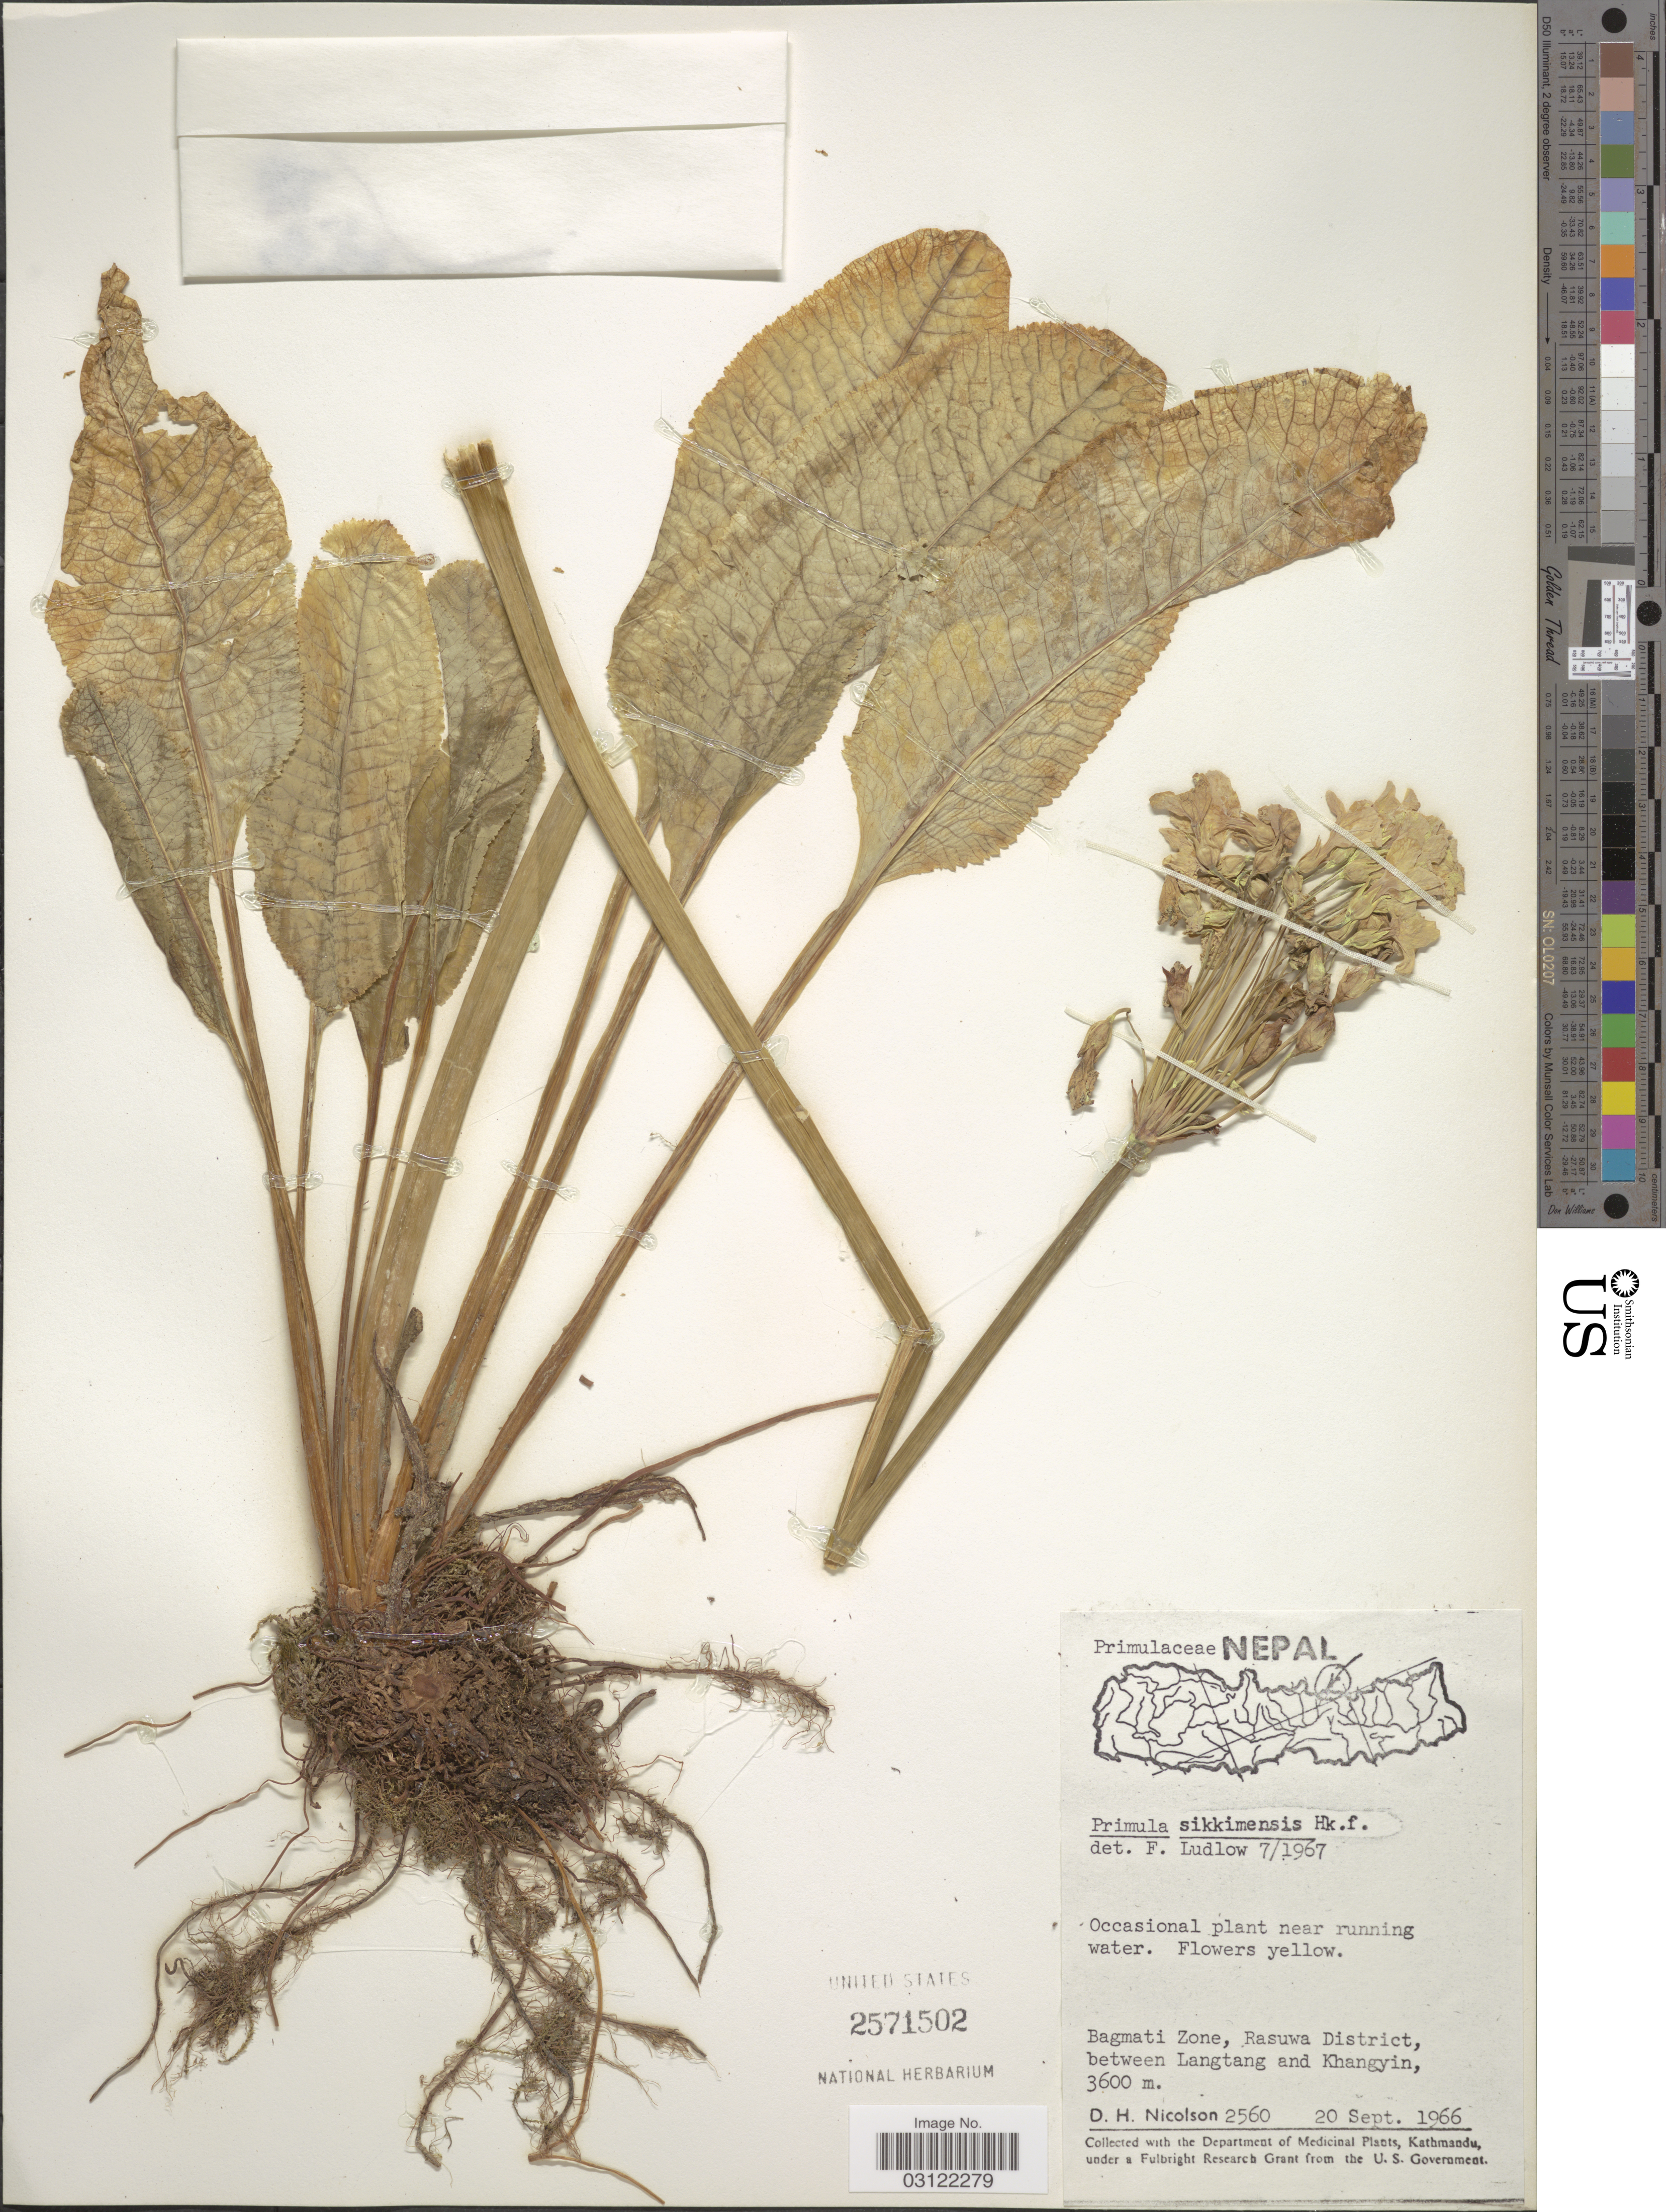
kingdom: Plantae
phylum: Tracheophyta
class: Magnoliopsida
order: Ericales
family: Primulaceae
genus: Primula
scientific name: Primula sikkimensis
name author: Hook.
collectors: D. H. Nicolson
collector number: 2560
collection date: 1966-09-20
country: Nepal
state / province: Bagmati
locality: Bagmati Zone, Rasuwa District, between Langtang and Khangyin.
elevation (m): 3600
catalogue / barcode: US 2571502